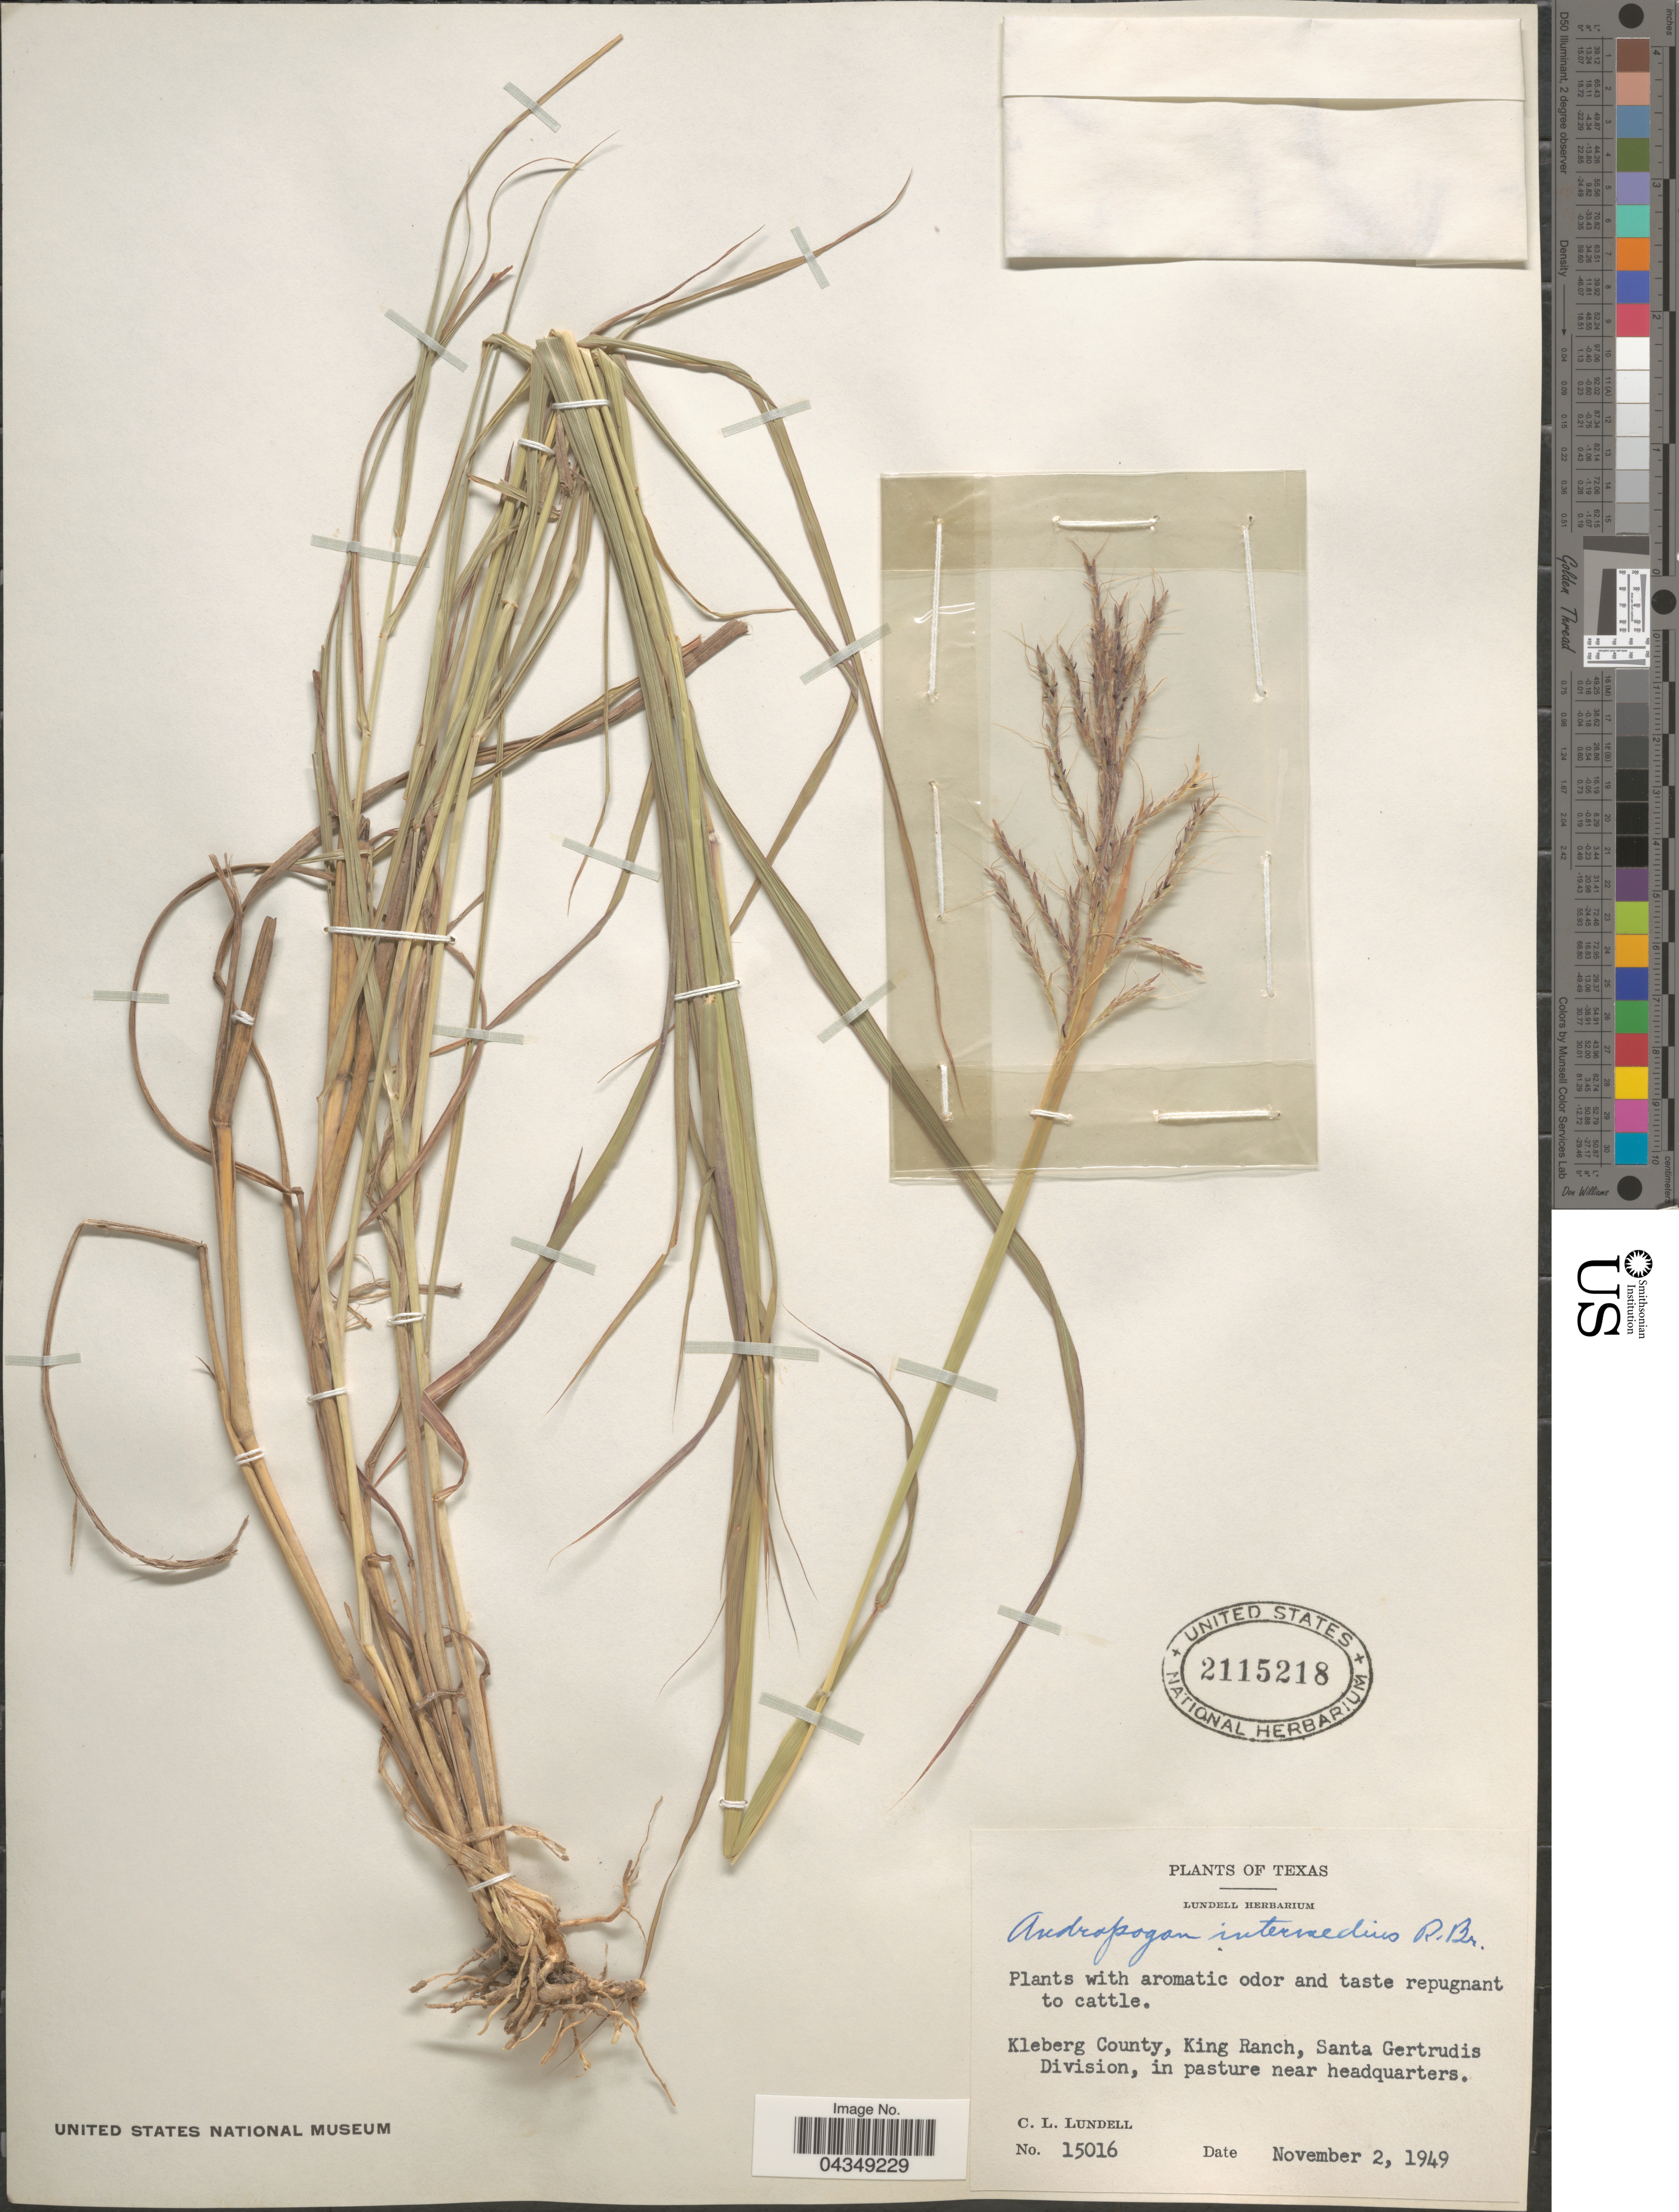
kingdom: Plantae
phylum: Tracheophyta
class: Liliopsida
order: Poales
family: Poaceae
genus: Bothriochloa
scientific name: Bothriochloa bladhii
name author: (Retz.) S.T. Blake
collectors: C. L. Lundell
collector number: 15016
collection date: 1949-11-02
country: United States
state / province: Texas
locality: Kleberg County, King Ranch, Santa Gertrudis Division, in pasture near headquarters.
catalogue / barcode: US 2115218